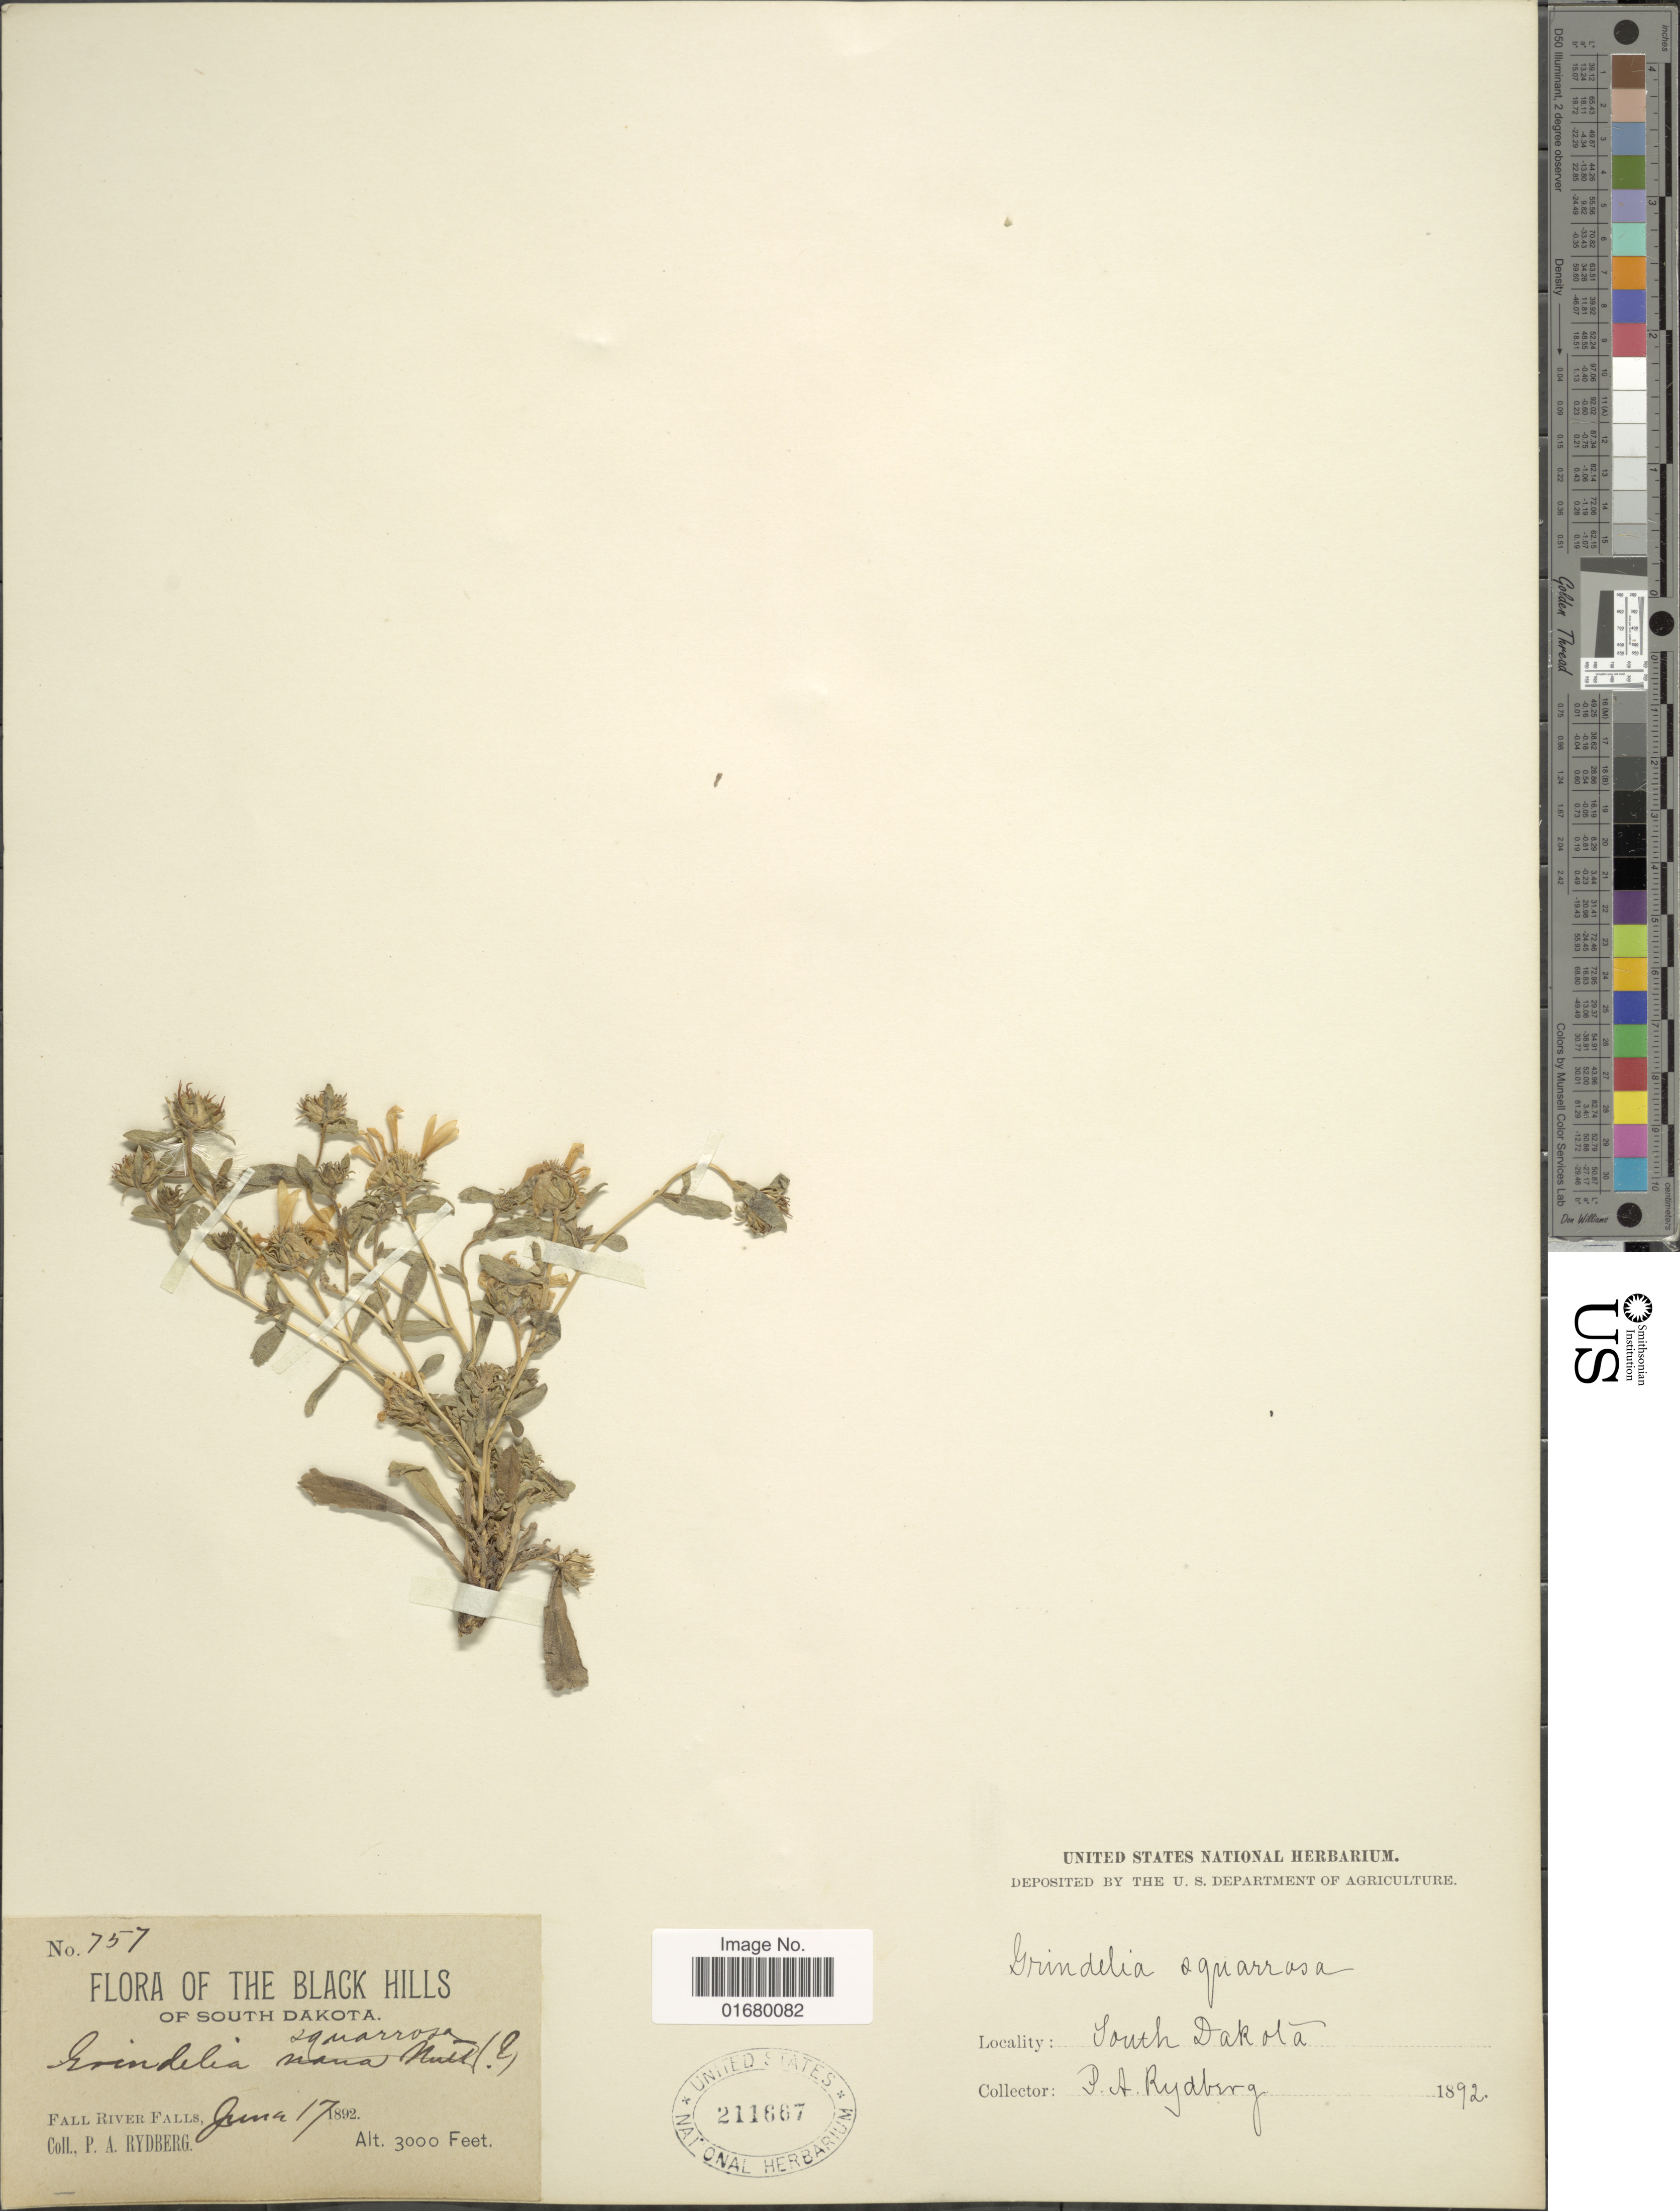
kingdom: Plantae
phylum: Tracheophyta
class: Magnoliopsida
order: Asterales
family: Asteraceae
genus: Grindelia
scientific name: Grindelia perennis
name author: A. Nelson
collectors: P. A. Rydberg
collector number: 757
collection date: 1892-06-17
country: United States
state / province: South Dakota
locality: The Black Hills, Fall River Falls.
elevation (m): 914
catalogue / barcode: US 211667